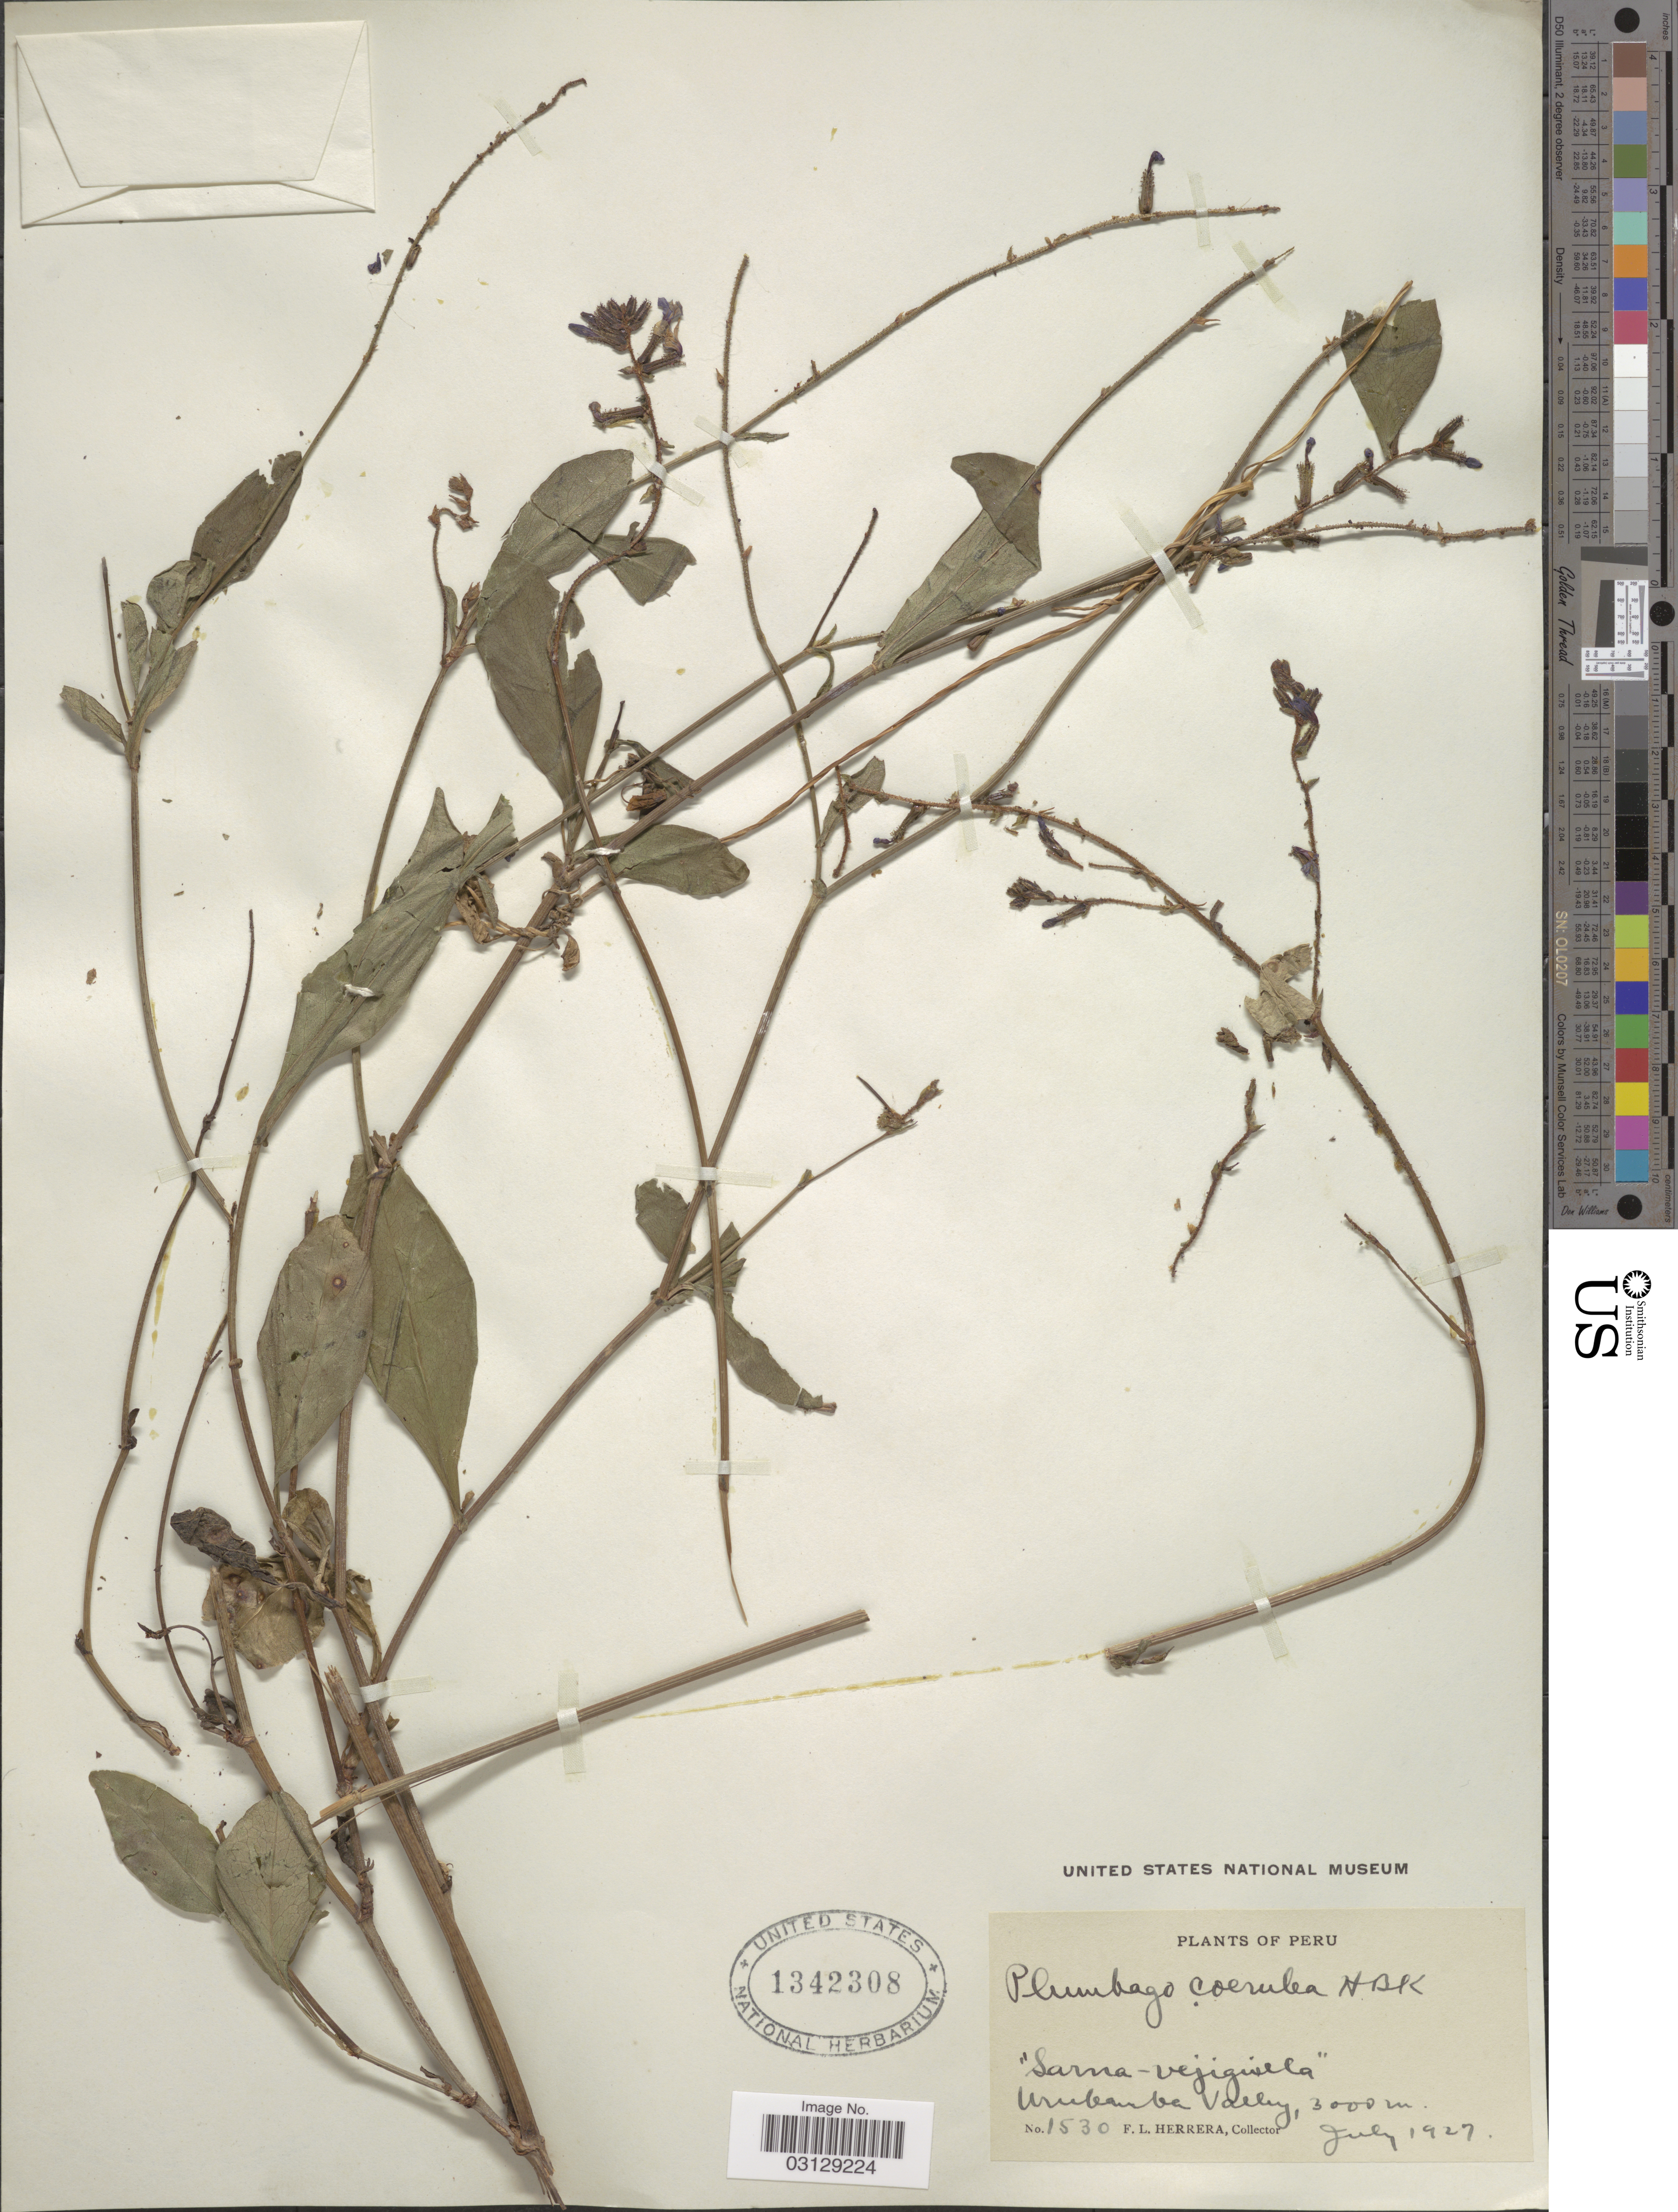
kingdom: Plantae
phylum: Tracheophyta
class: Magnoliopsida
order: Caryophyllales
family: Plumbaginaceae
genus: Plumbago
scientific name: Plumbago coerulea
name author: Auct.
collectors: F. L. Herrera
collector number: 1530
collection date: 1927-07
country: Peru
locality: Urubamba Valley.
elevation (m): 3000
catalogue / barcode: US 1342308